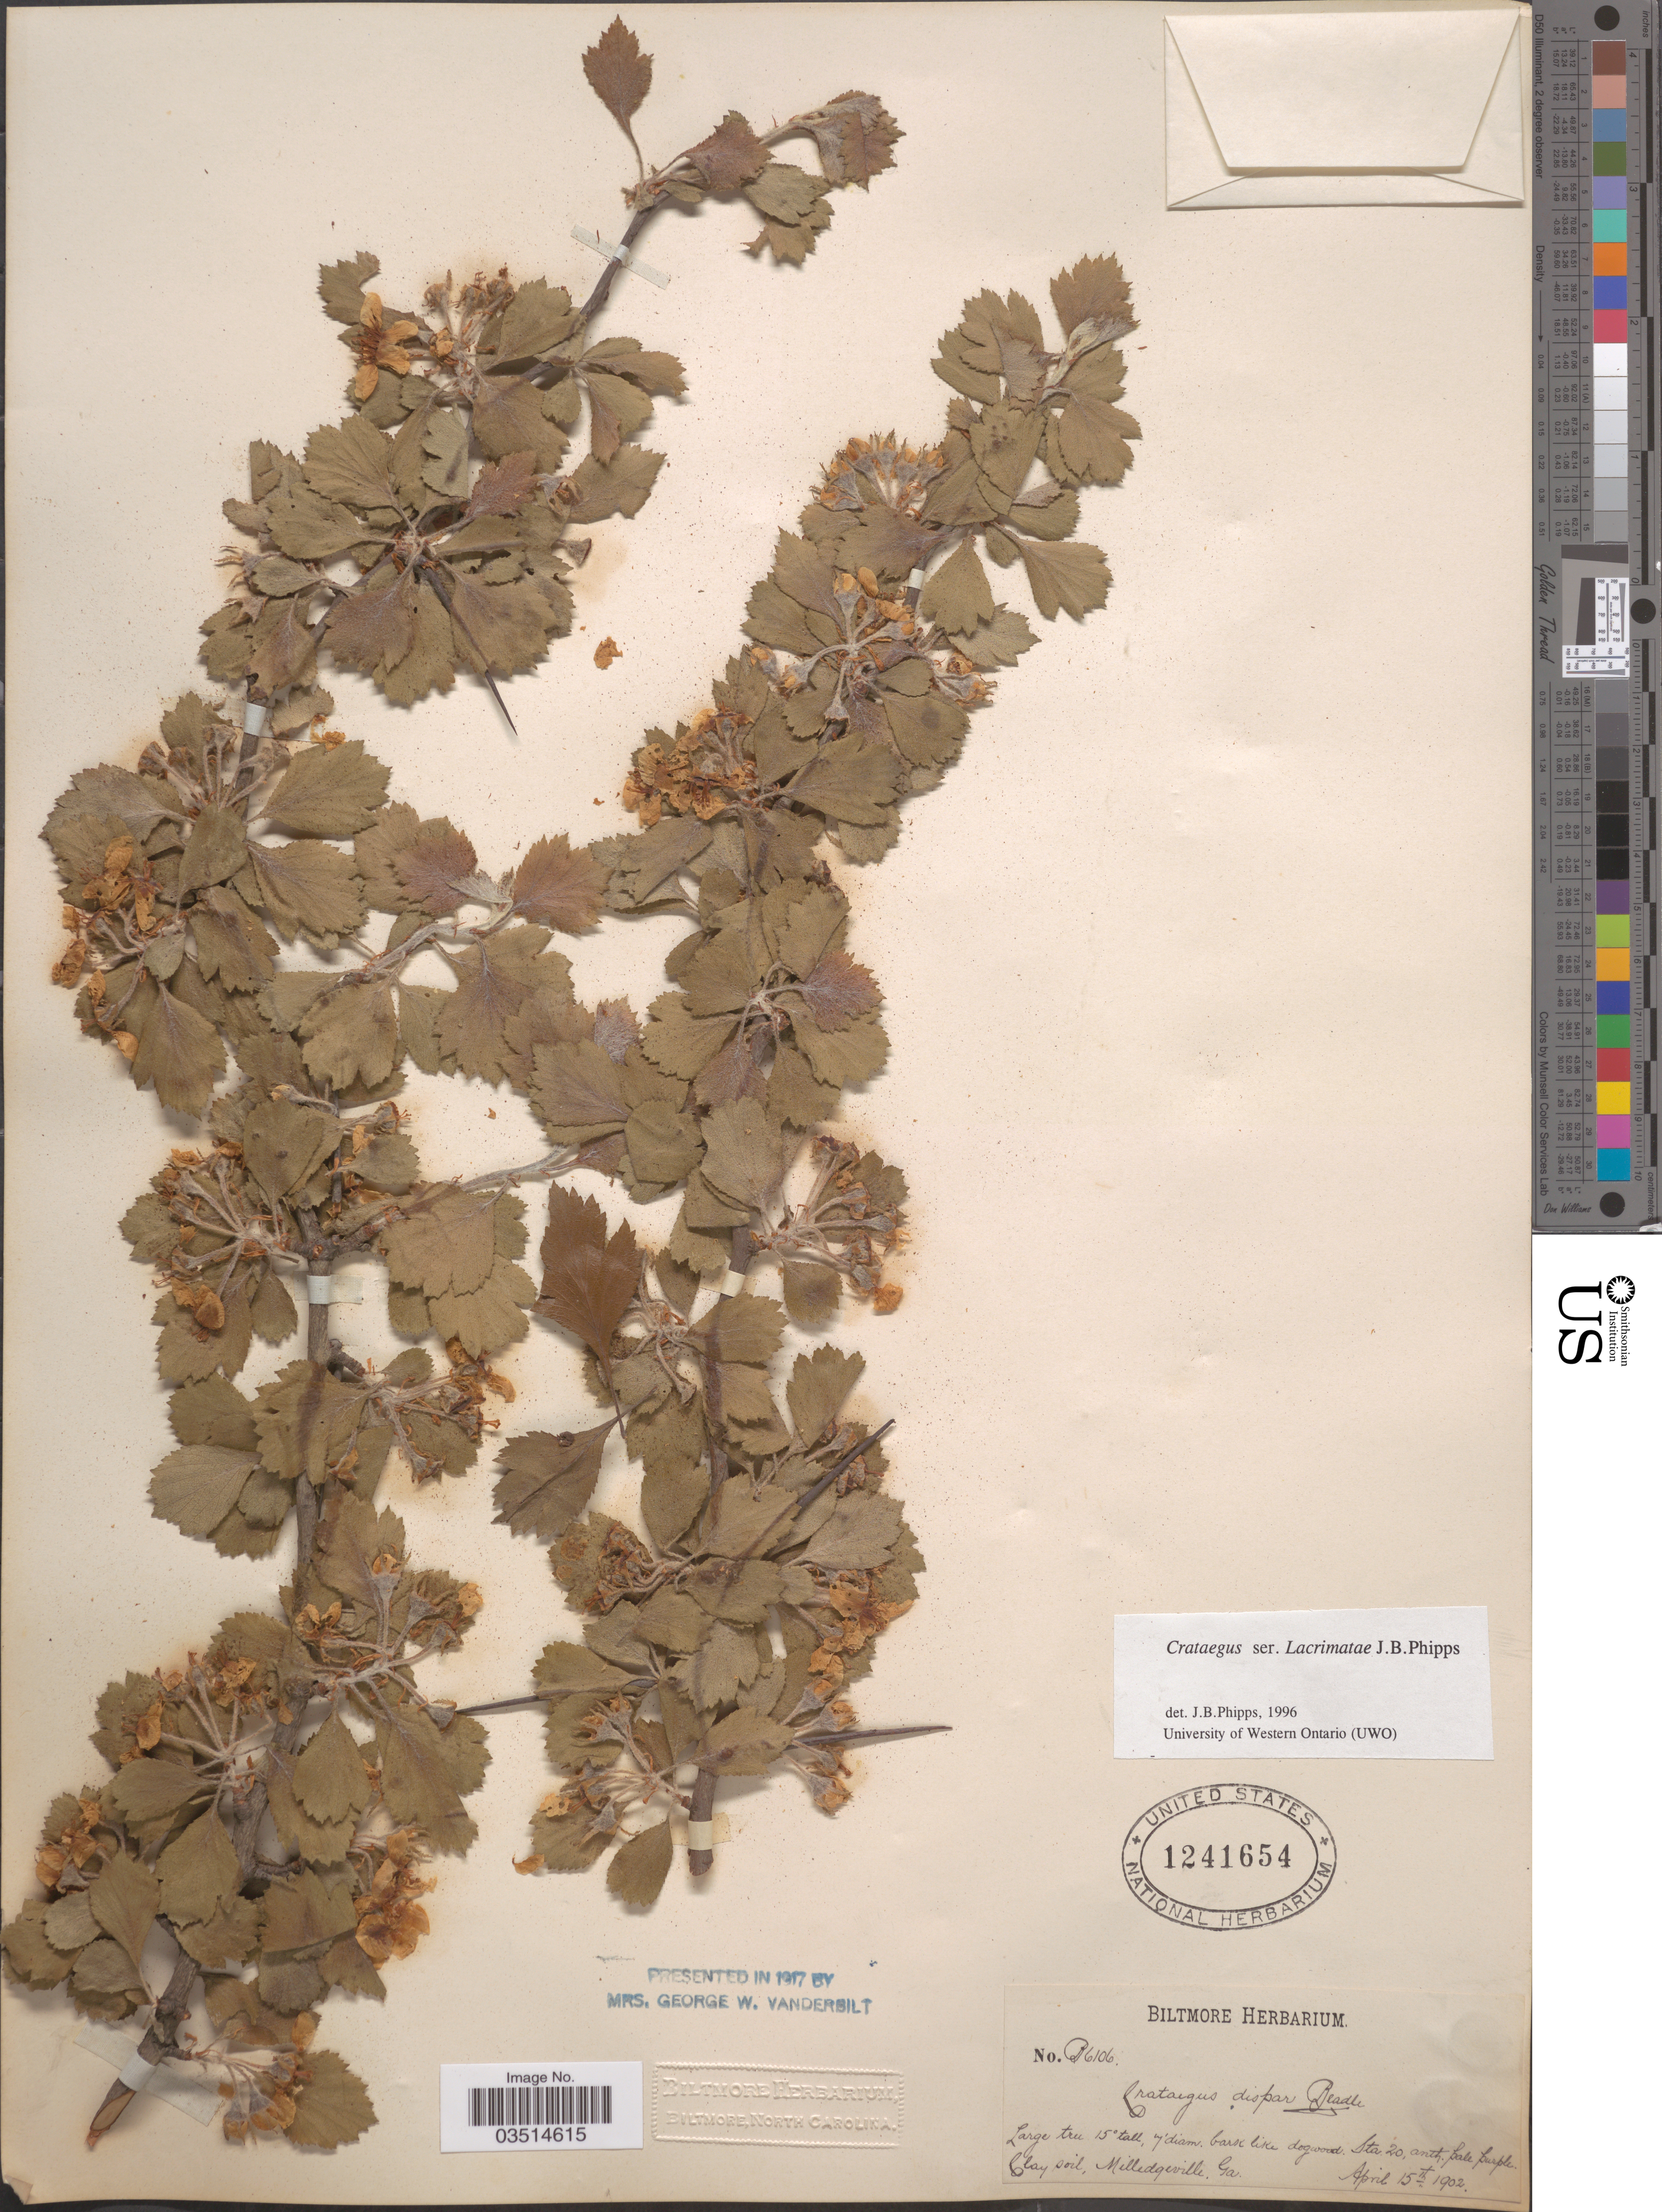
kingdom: Plantae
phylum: Tracheophyta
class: Magnoliopsida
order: Rosales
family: Rosaceae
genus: Crataegus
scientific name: Crataegus dispar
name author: Beadle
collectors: ex herb. Biltmore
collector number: B6106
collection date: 1902-04-15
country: United States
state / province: Georgia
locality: Milledgeville.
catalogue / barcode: US 1241654